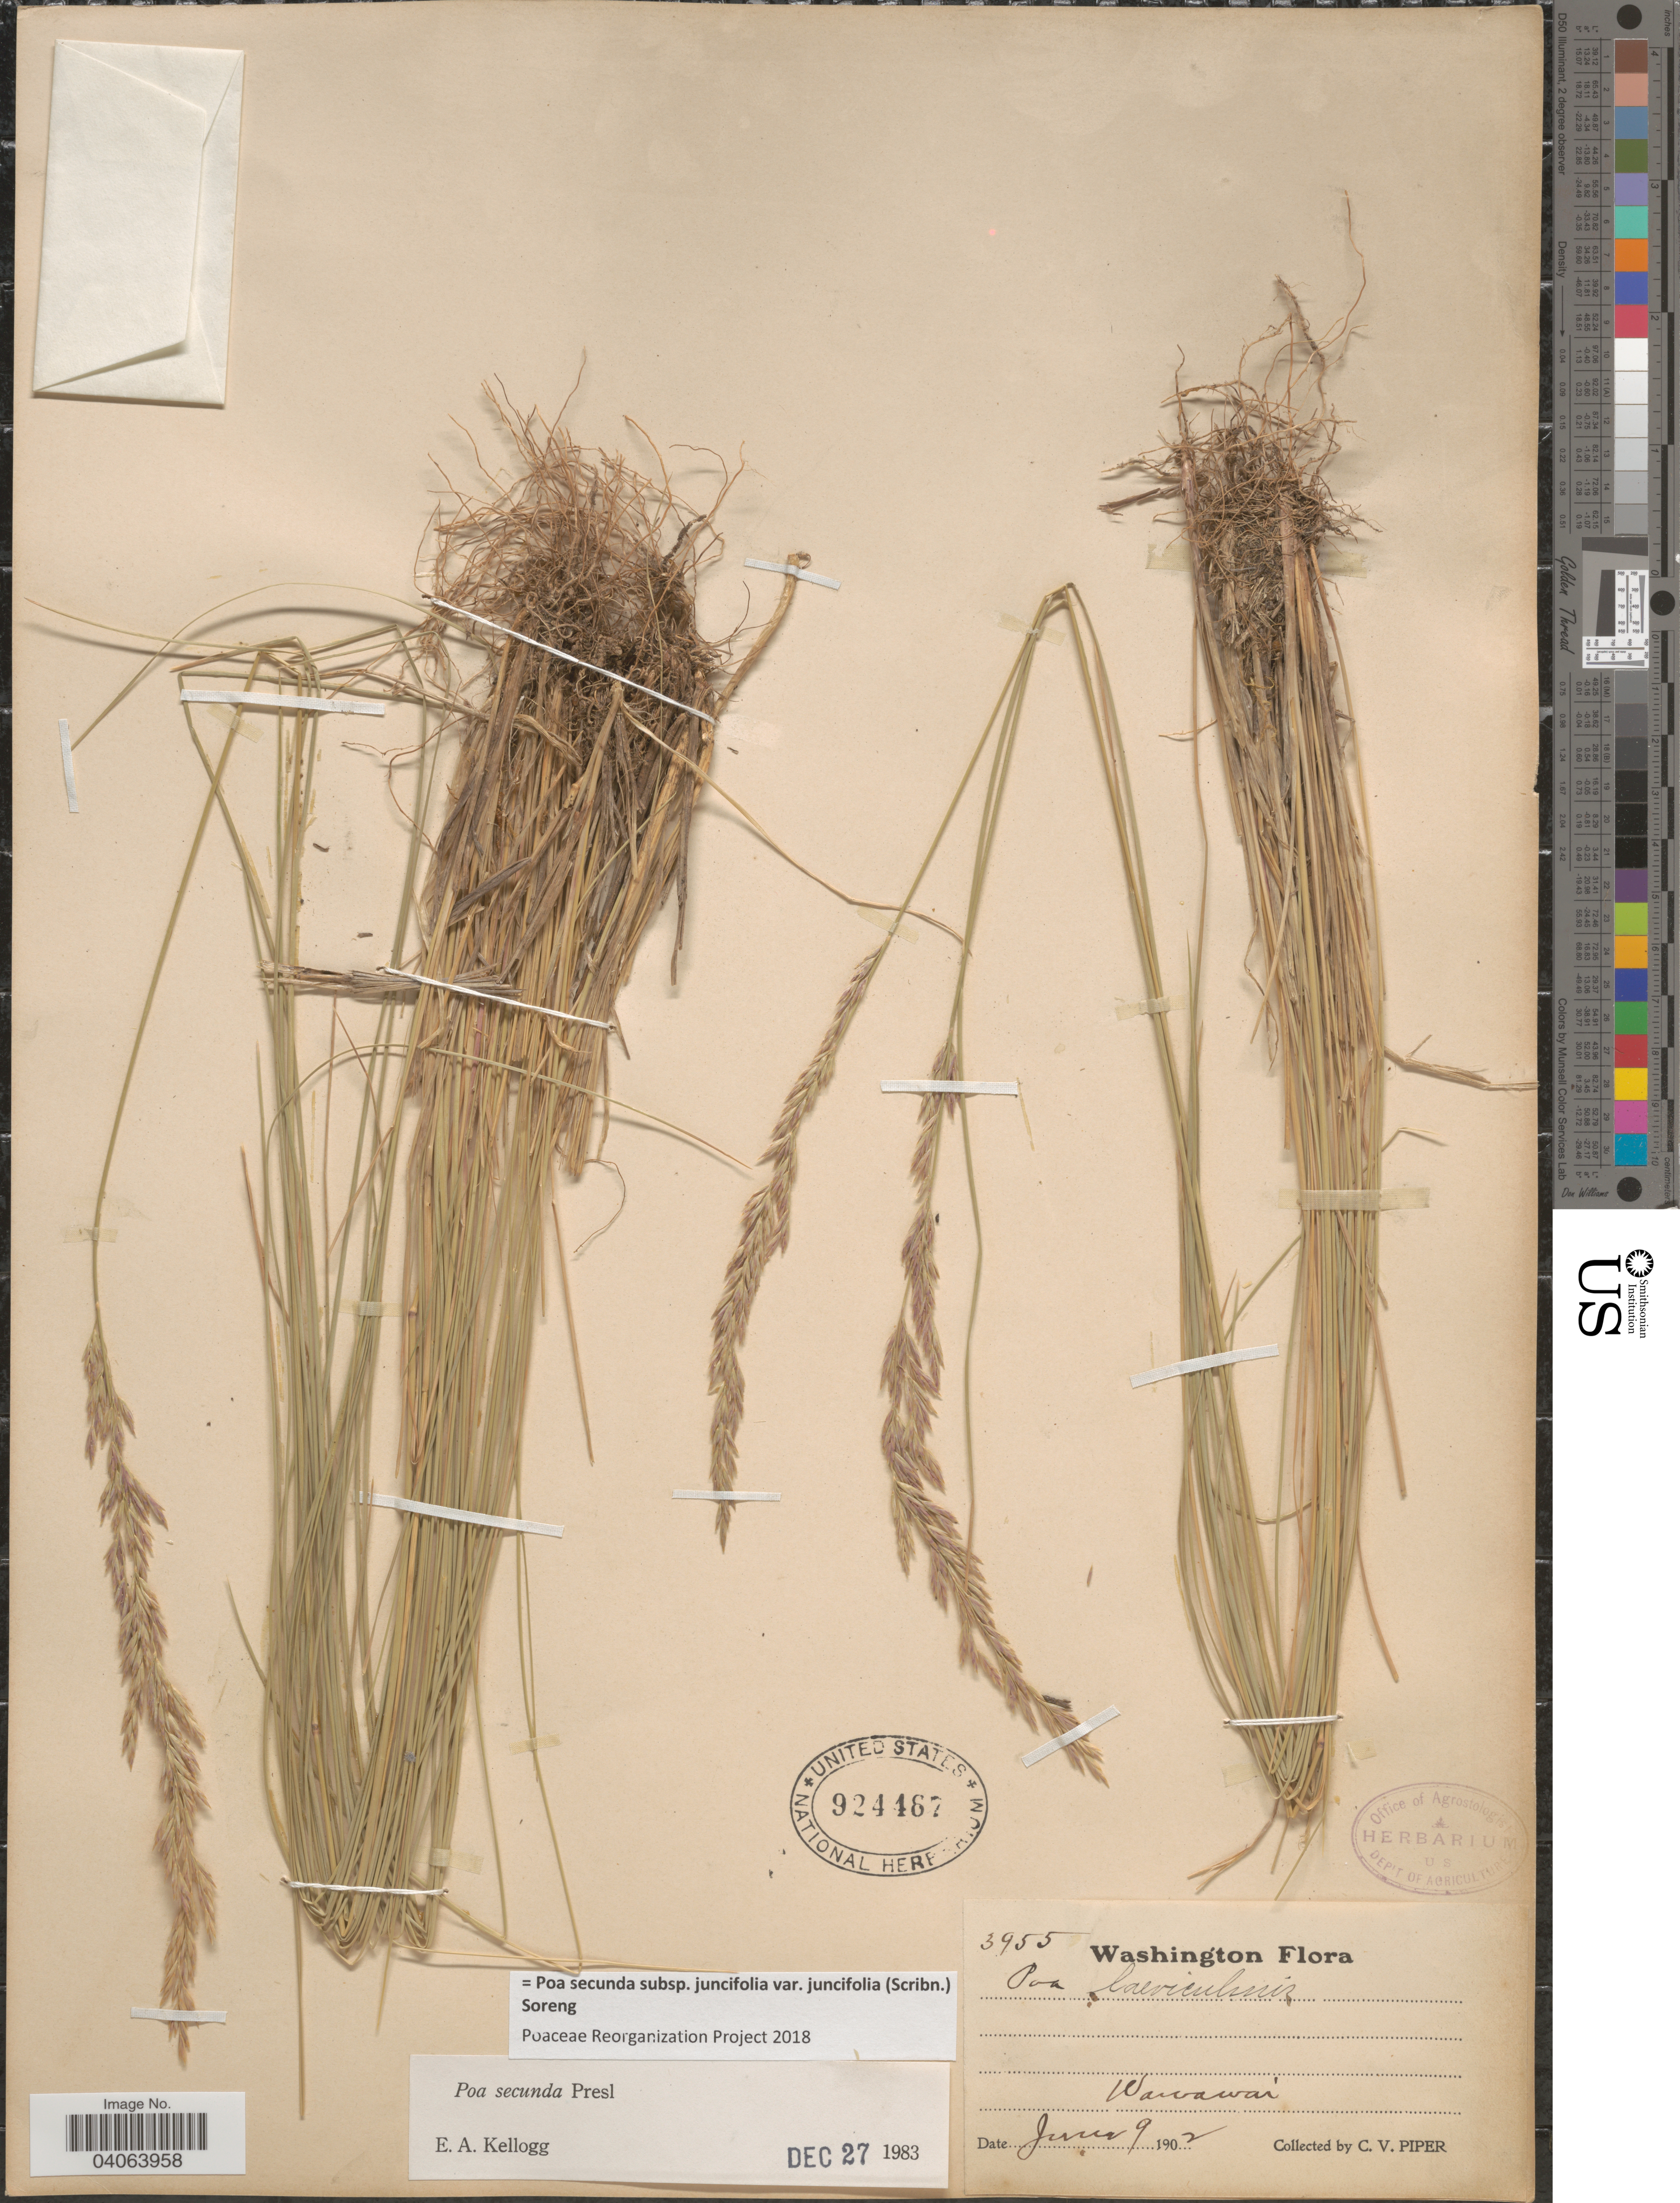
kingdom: Plantae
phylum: Tracheophyta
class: Liliopsida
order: Poales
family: Poaceae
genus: Poa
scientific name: Poa secunda subsp. juncifolia var. juncifolia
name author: (Scribn.) Soreng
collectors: C. V. Piper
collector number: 3955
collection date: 1902-06-09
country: United States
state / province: Washington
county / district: Whitman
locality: Wawawai.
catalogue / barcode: US 924467